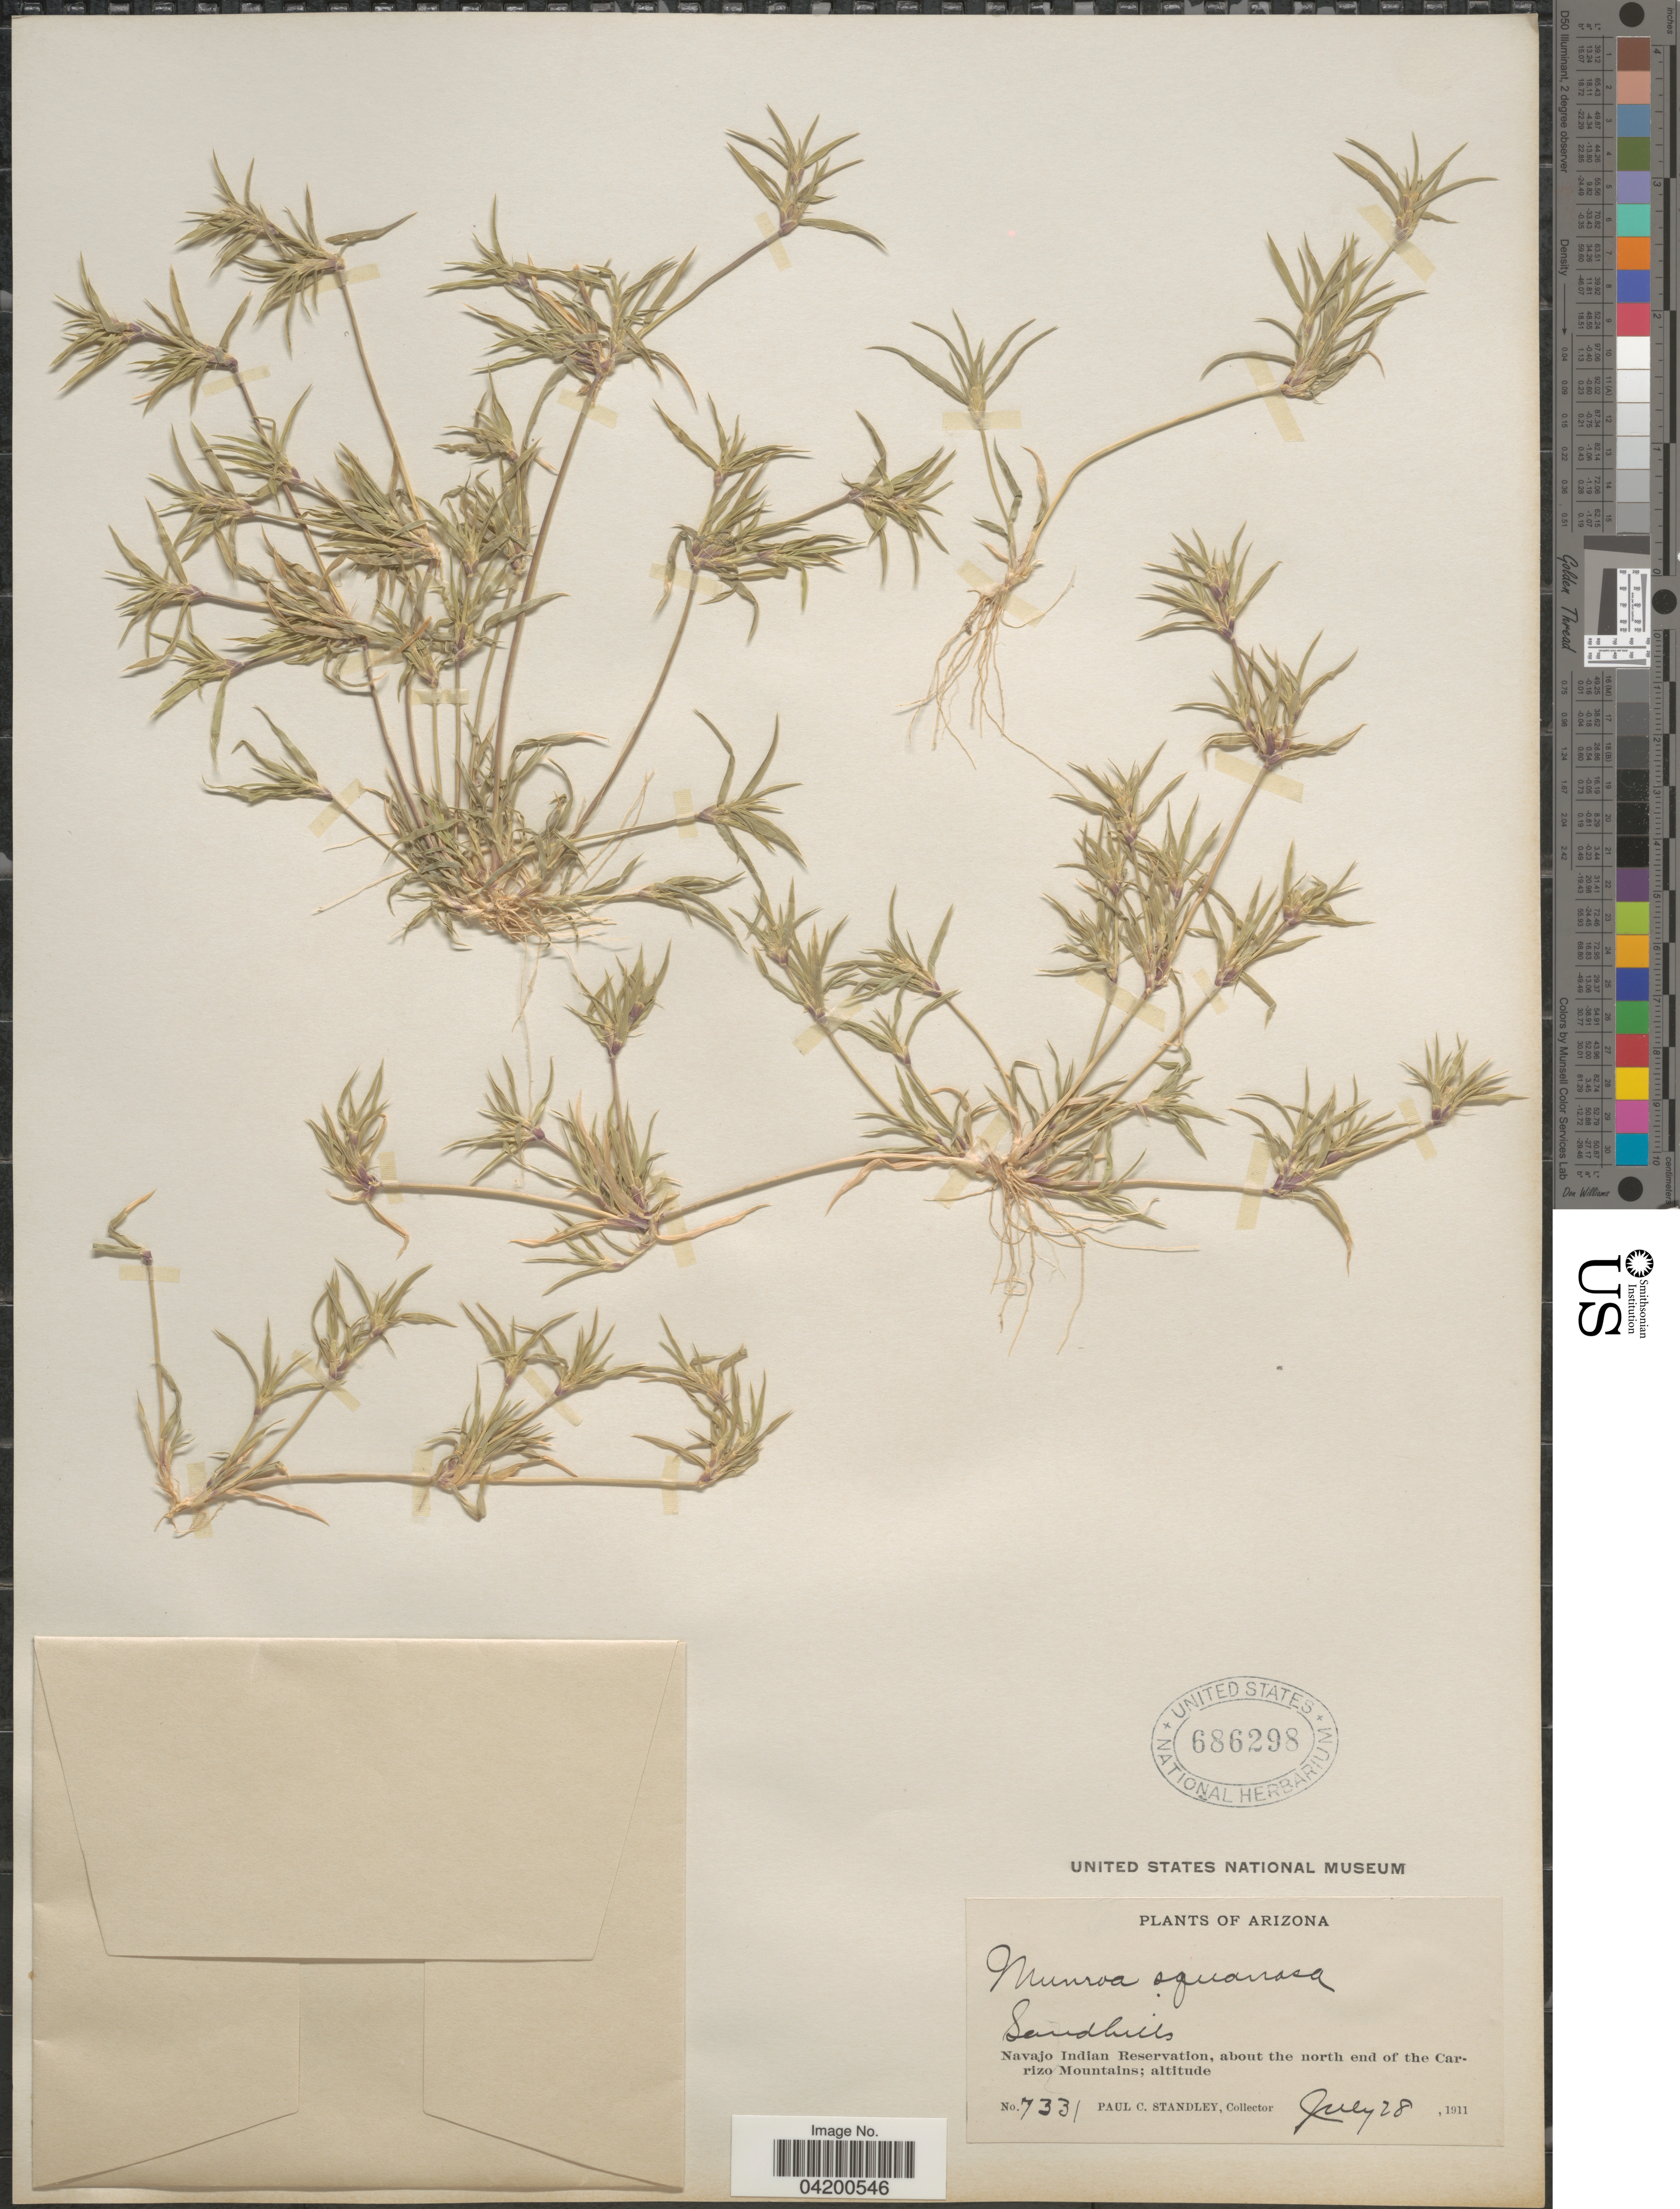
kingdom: Plantae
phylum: Tracheophyta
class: Liliopsida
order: Poales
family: Poaceae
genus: Munroa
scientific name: Munroa squarrosa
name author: (Nutt.) Torr.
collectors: P. C. Standley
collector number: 7331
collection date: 1911-07-28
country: United States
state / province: Arizona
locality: Navajo Indian Reservation, about the north end of the Carrizo Mountains.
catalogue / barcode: US 686298